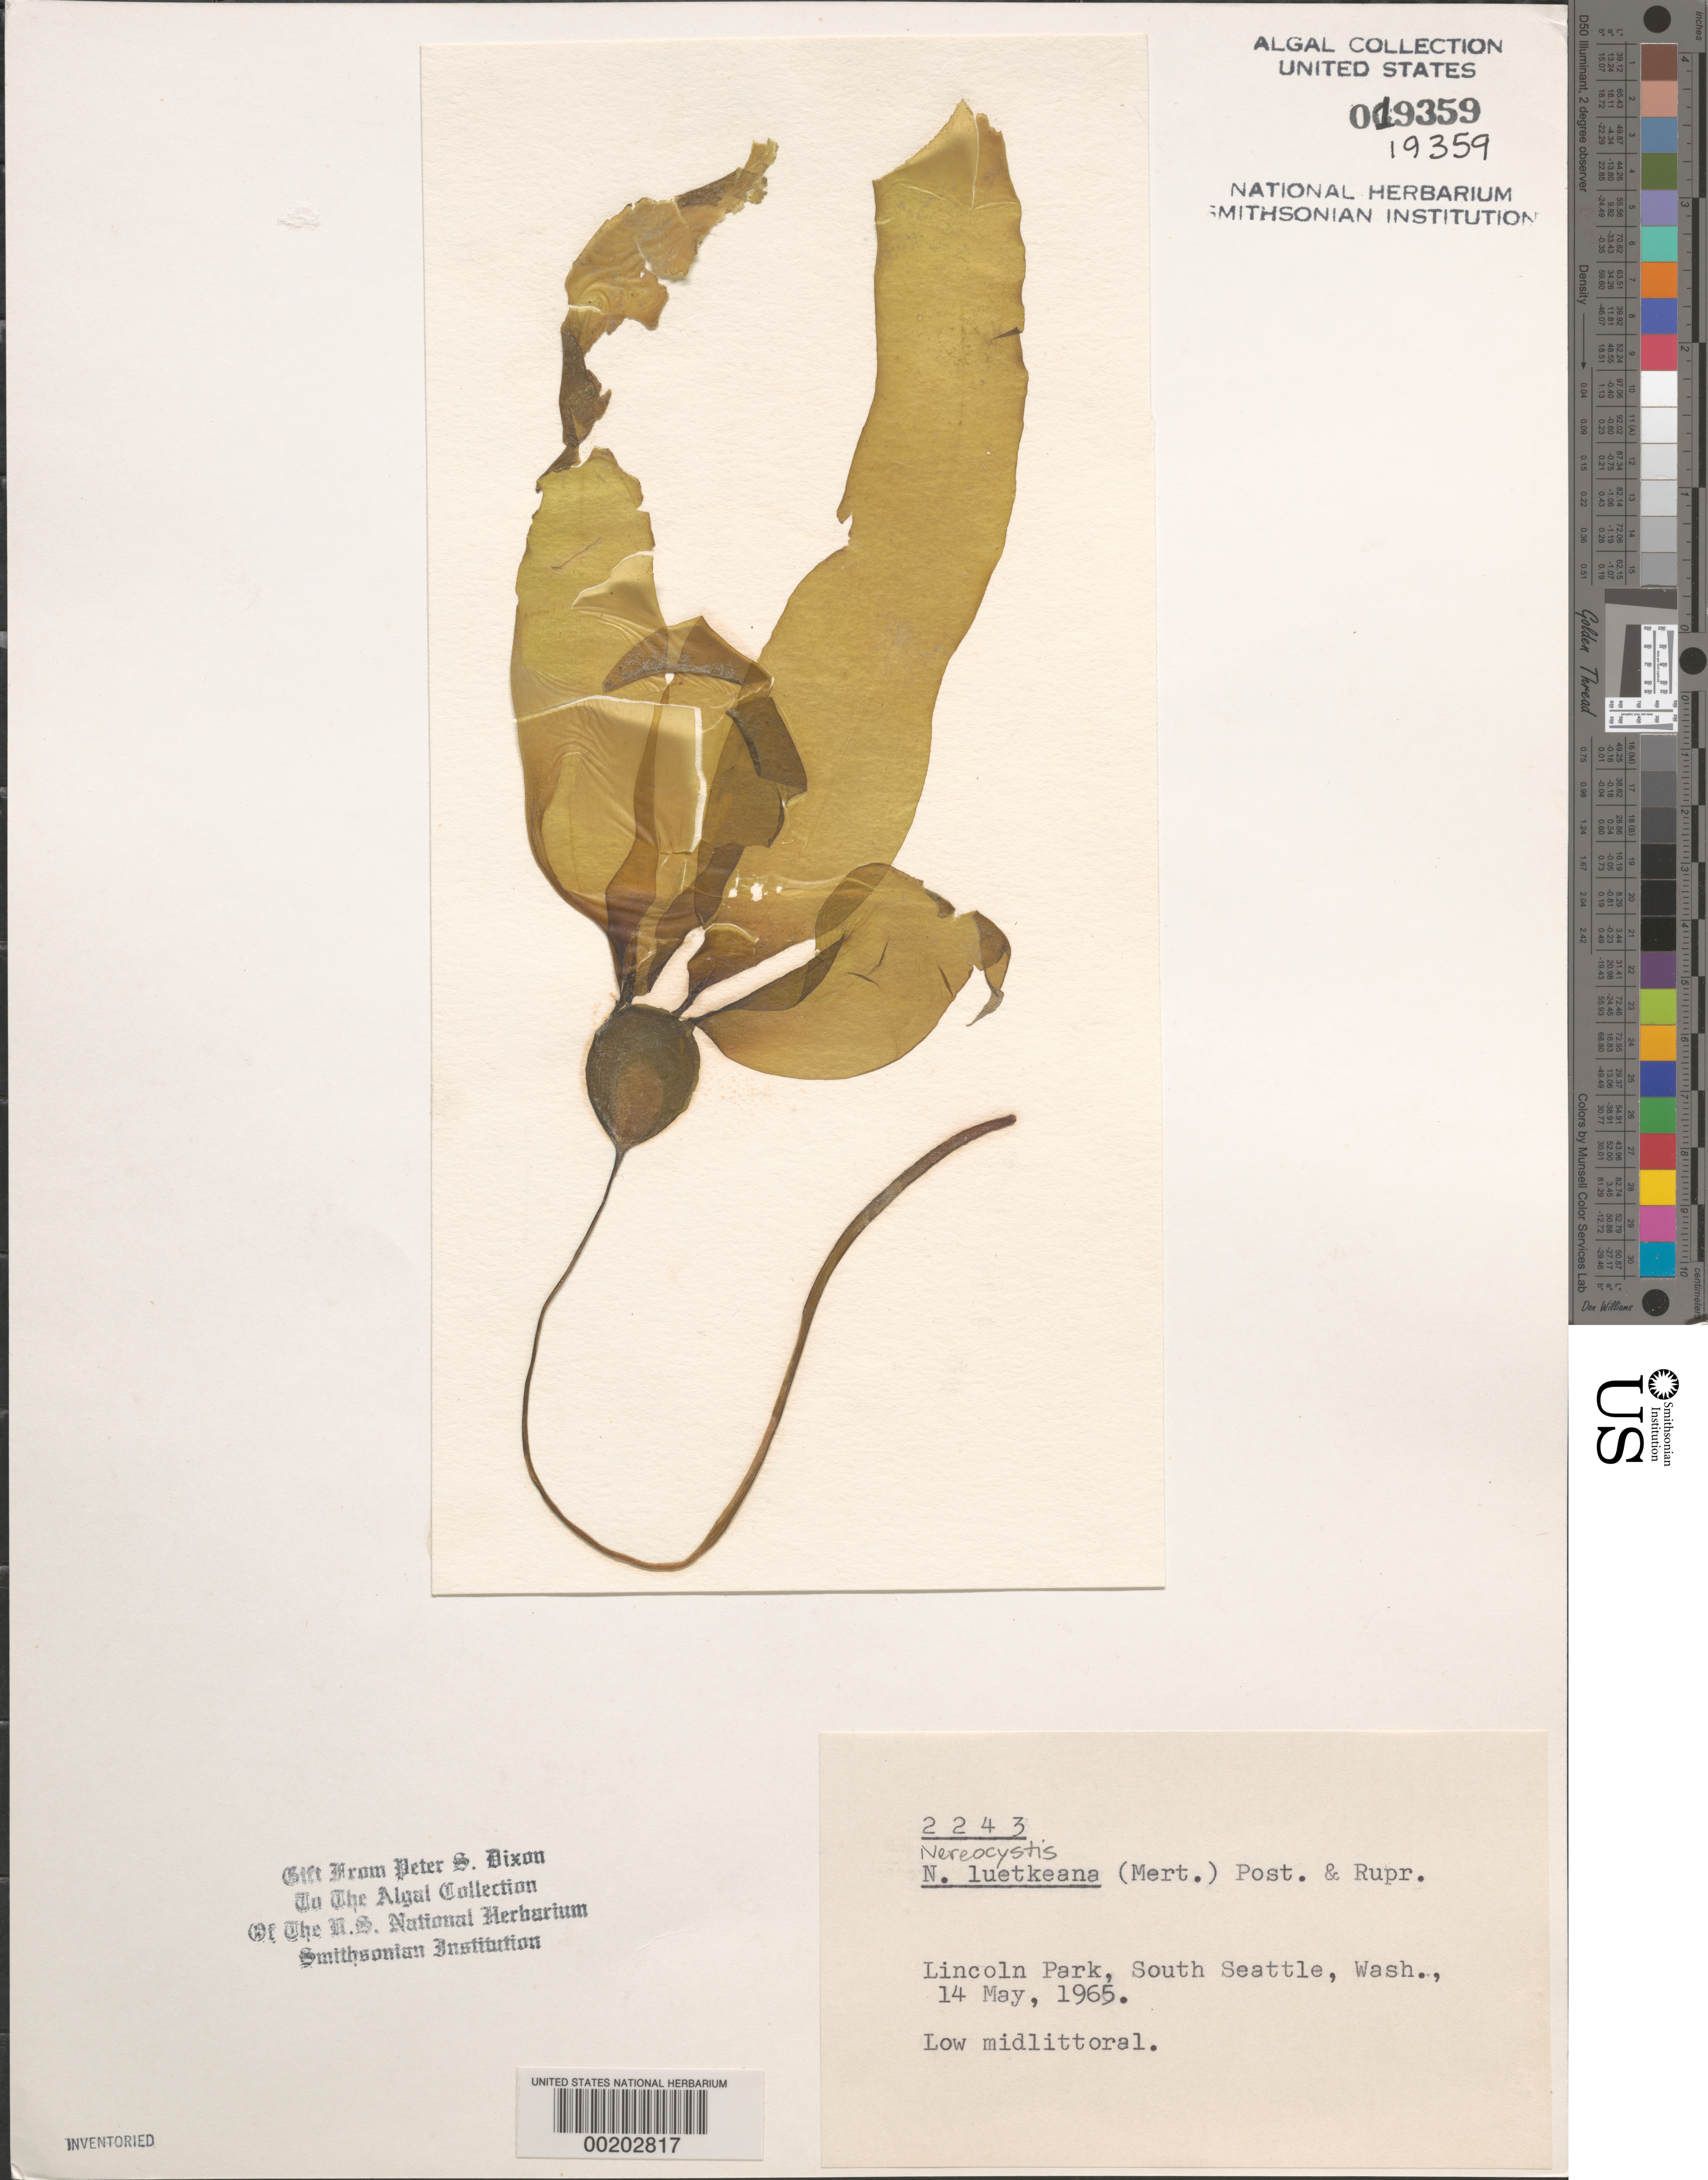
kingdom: Chromista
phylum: Ochrophyta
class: Phaeophyceae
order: Laminariales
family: Laminariaceae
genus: Nereocystis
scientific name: Nereocystis luetkeana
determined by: Dixon, P. S.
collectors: P. S. Dixon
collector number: PSD 2243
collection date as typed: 14 May 1965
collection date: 1965-05-14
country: United States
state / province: Washington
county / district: King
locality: South Seattle, Lincoln Park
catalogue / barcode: US 19359